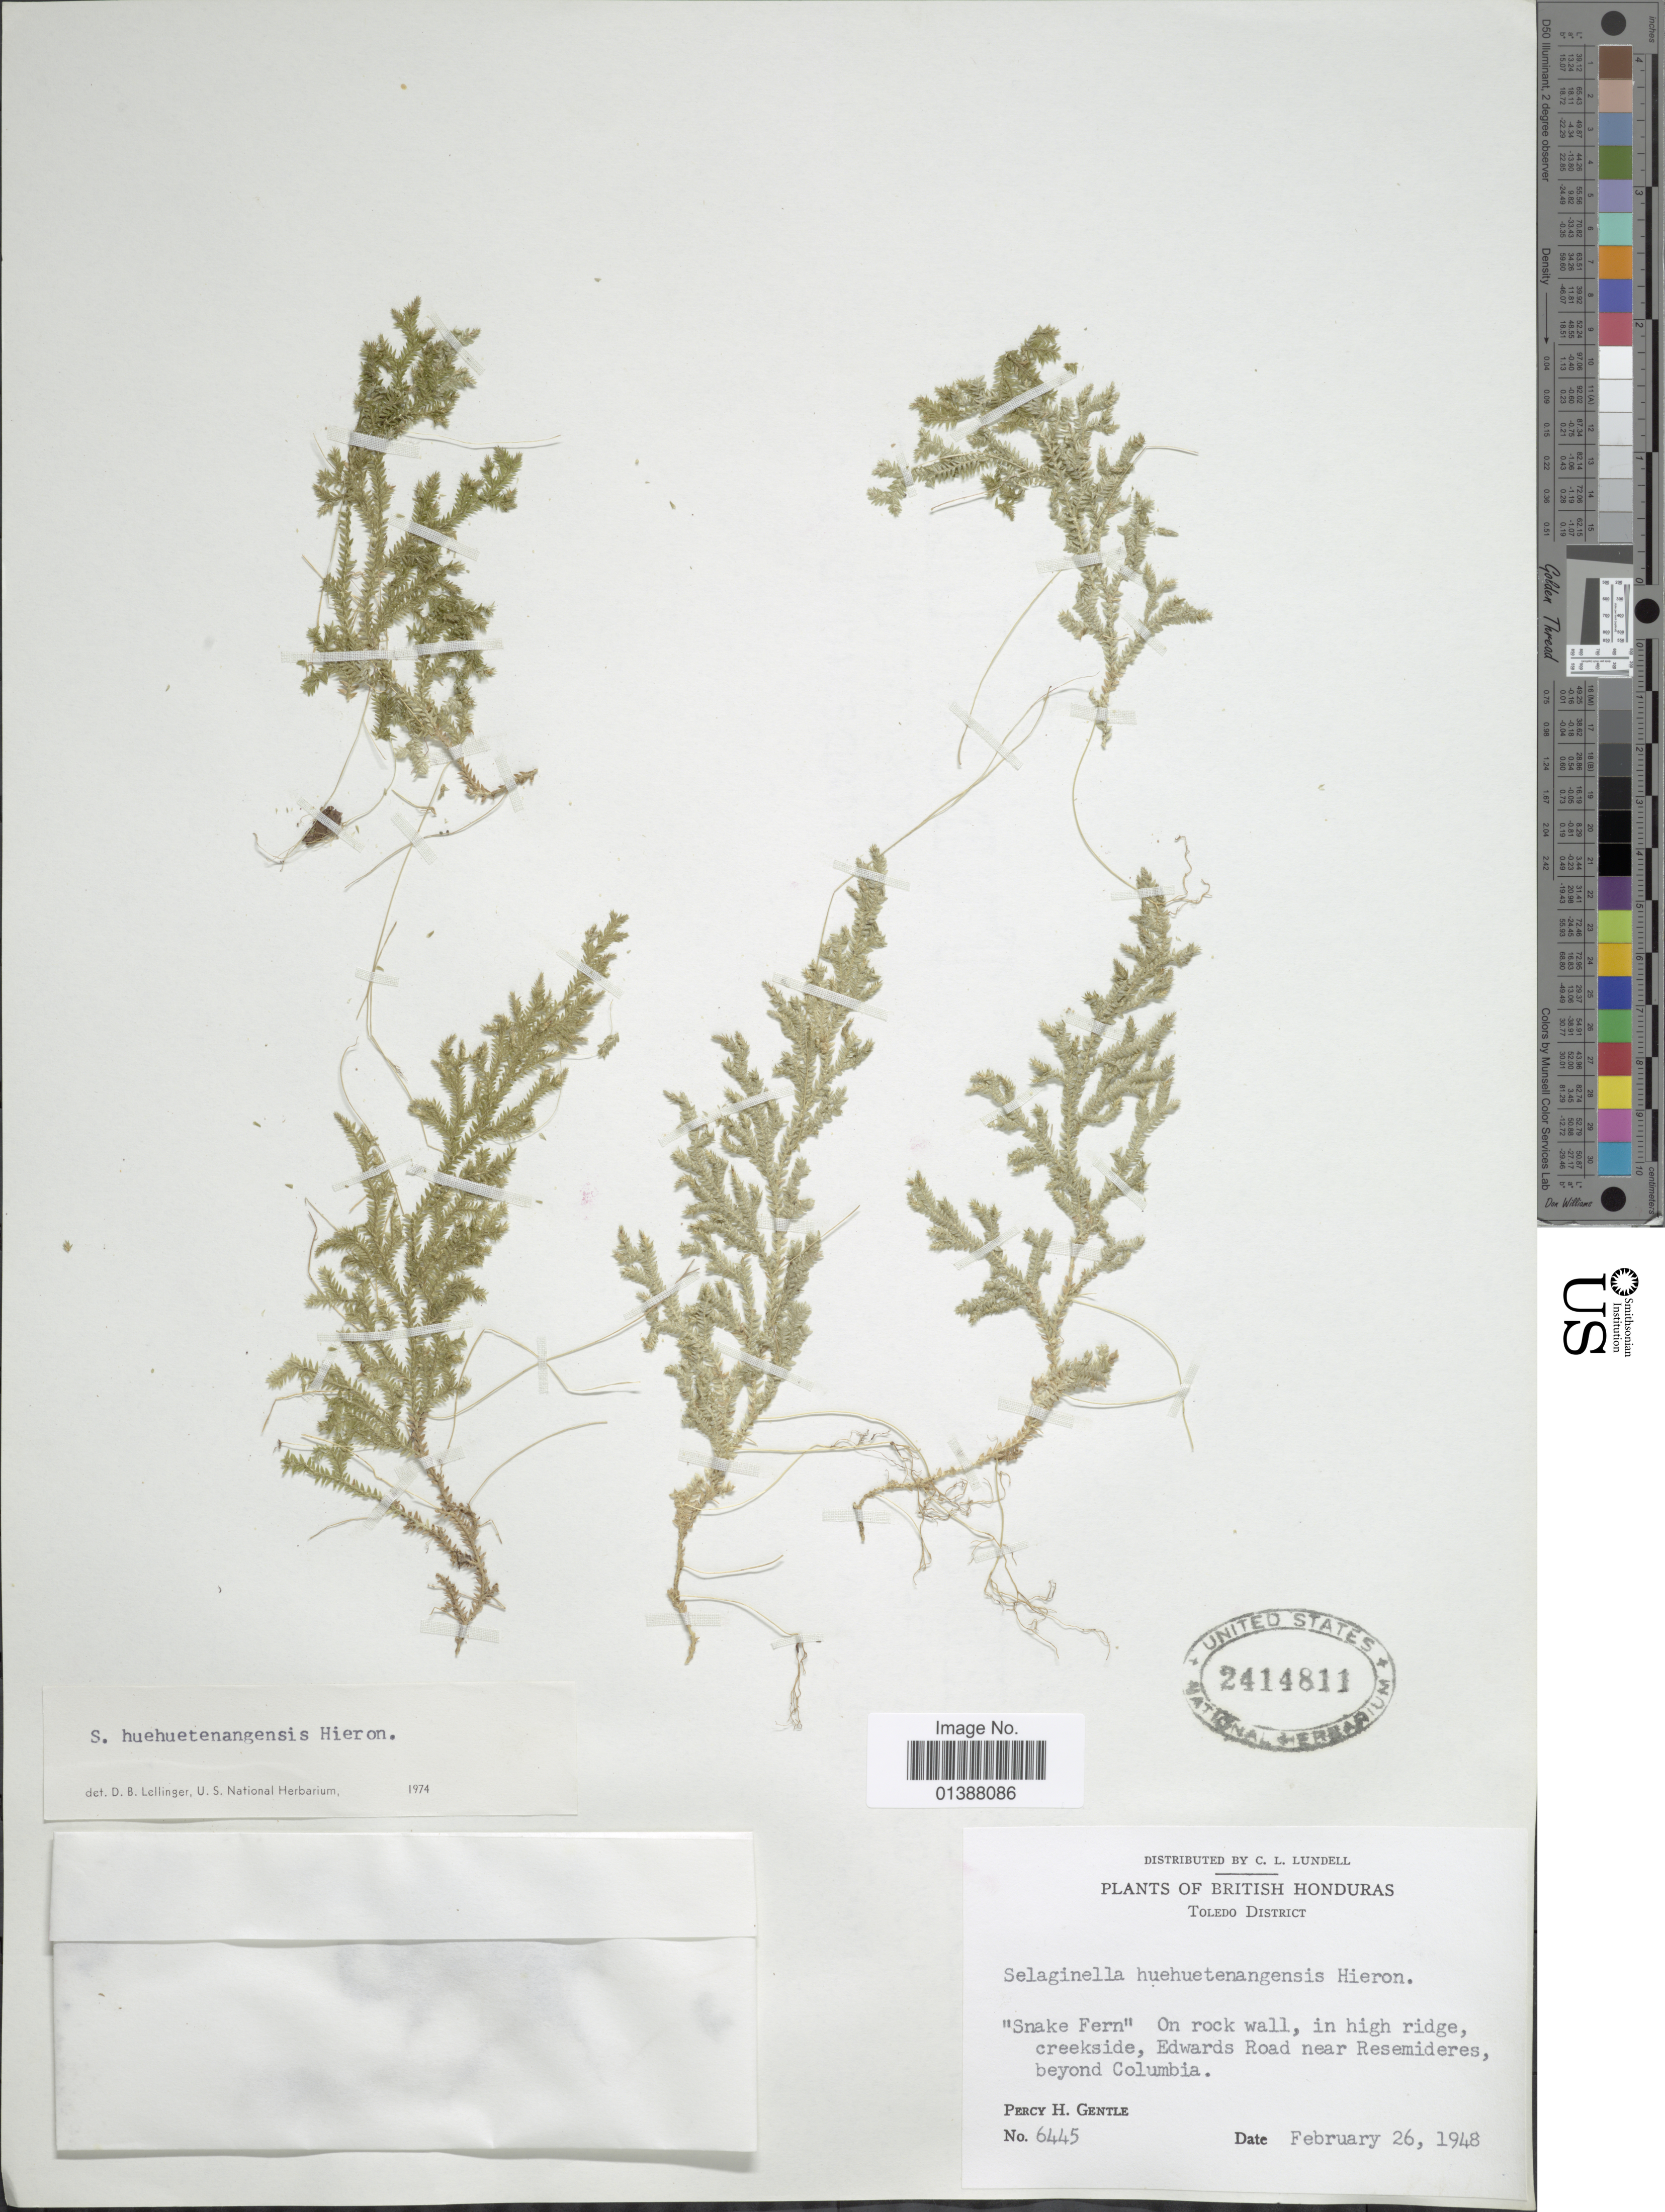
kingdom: Plantae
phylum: Tracheophyta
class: Lycopodiopsida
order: Selaginellales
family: Selaginellaceae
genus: Selaginella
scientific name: Selaginella huehuetenangensis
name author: Hieron.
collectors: P. H. Gentle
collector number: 6445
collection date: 1948-02-26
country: Belize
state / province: Toledo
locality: British Honduras, Toledo District, 'Snake Fern' On rock wall, in high ridge, creekside, Edwards Road, near Resemideres, beyond Columbia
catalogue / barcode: US 2414811